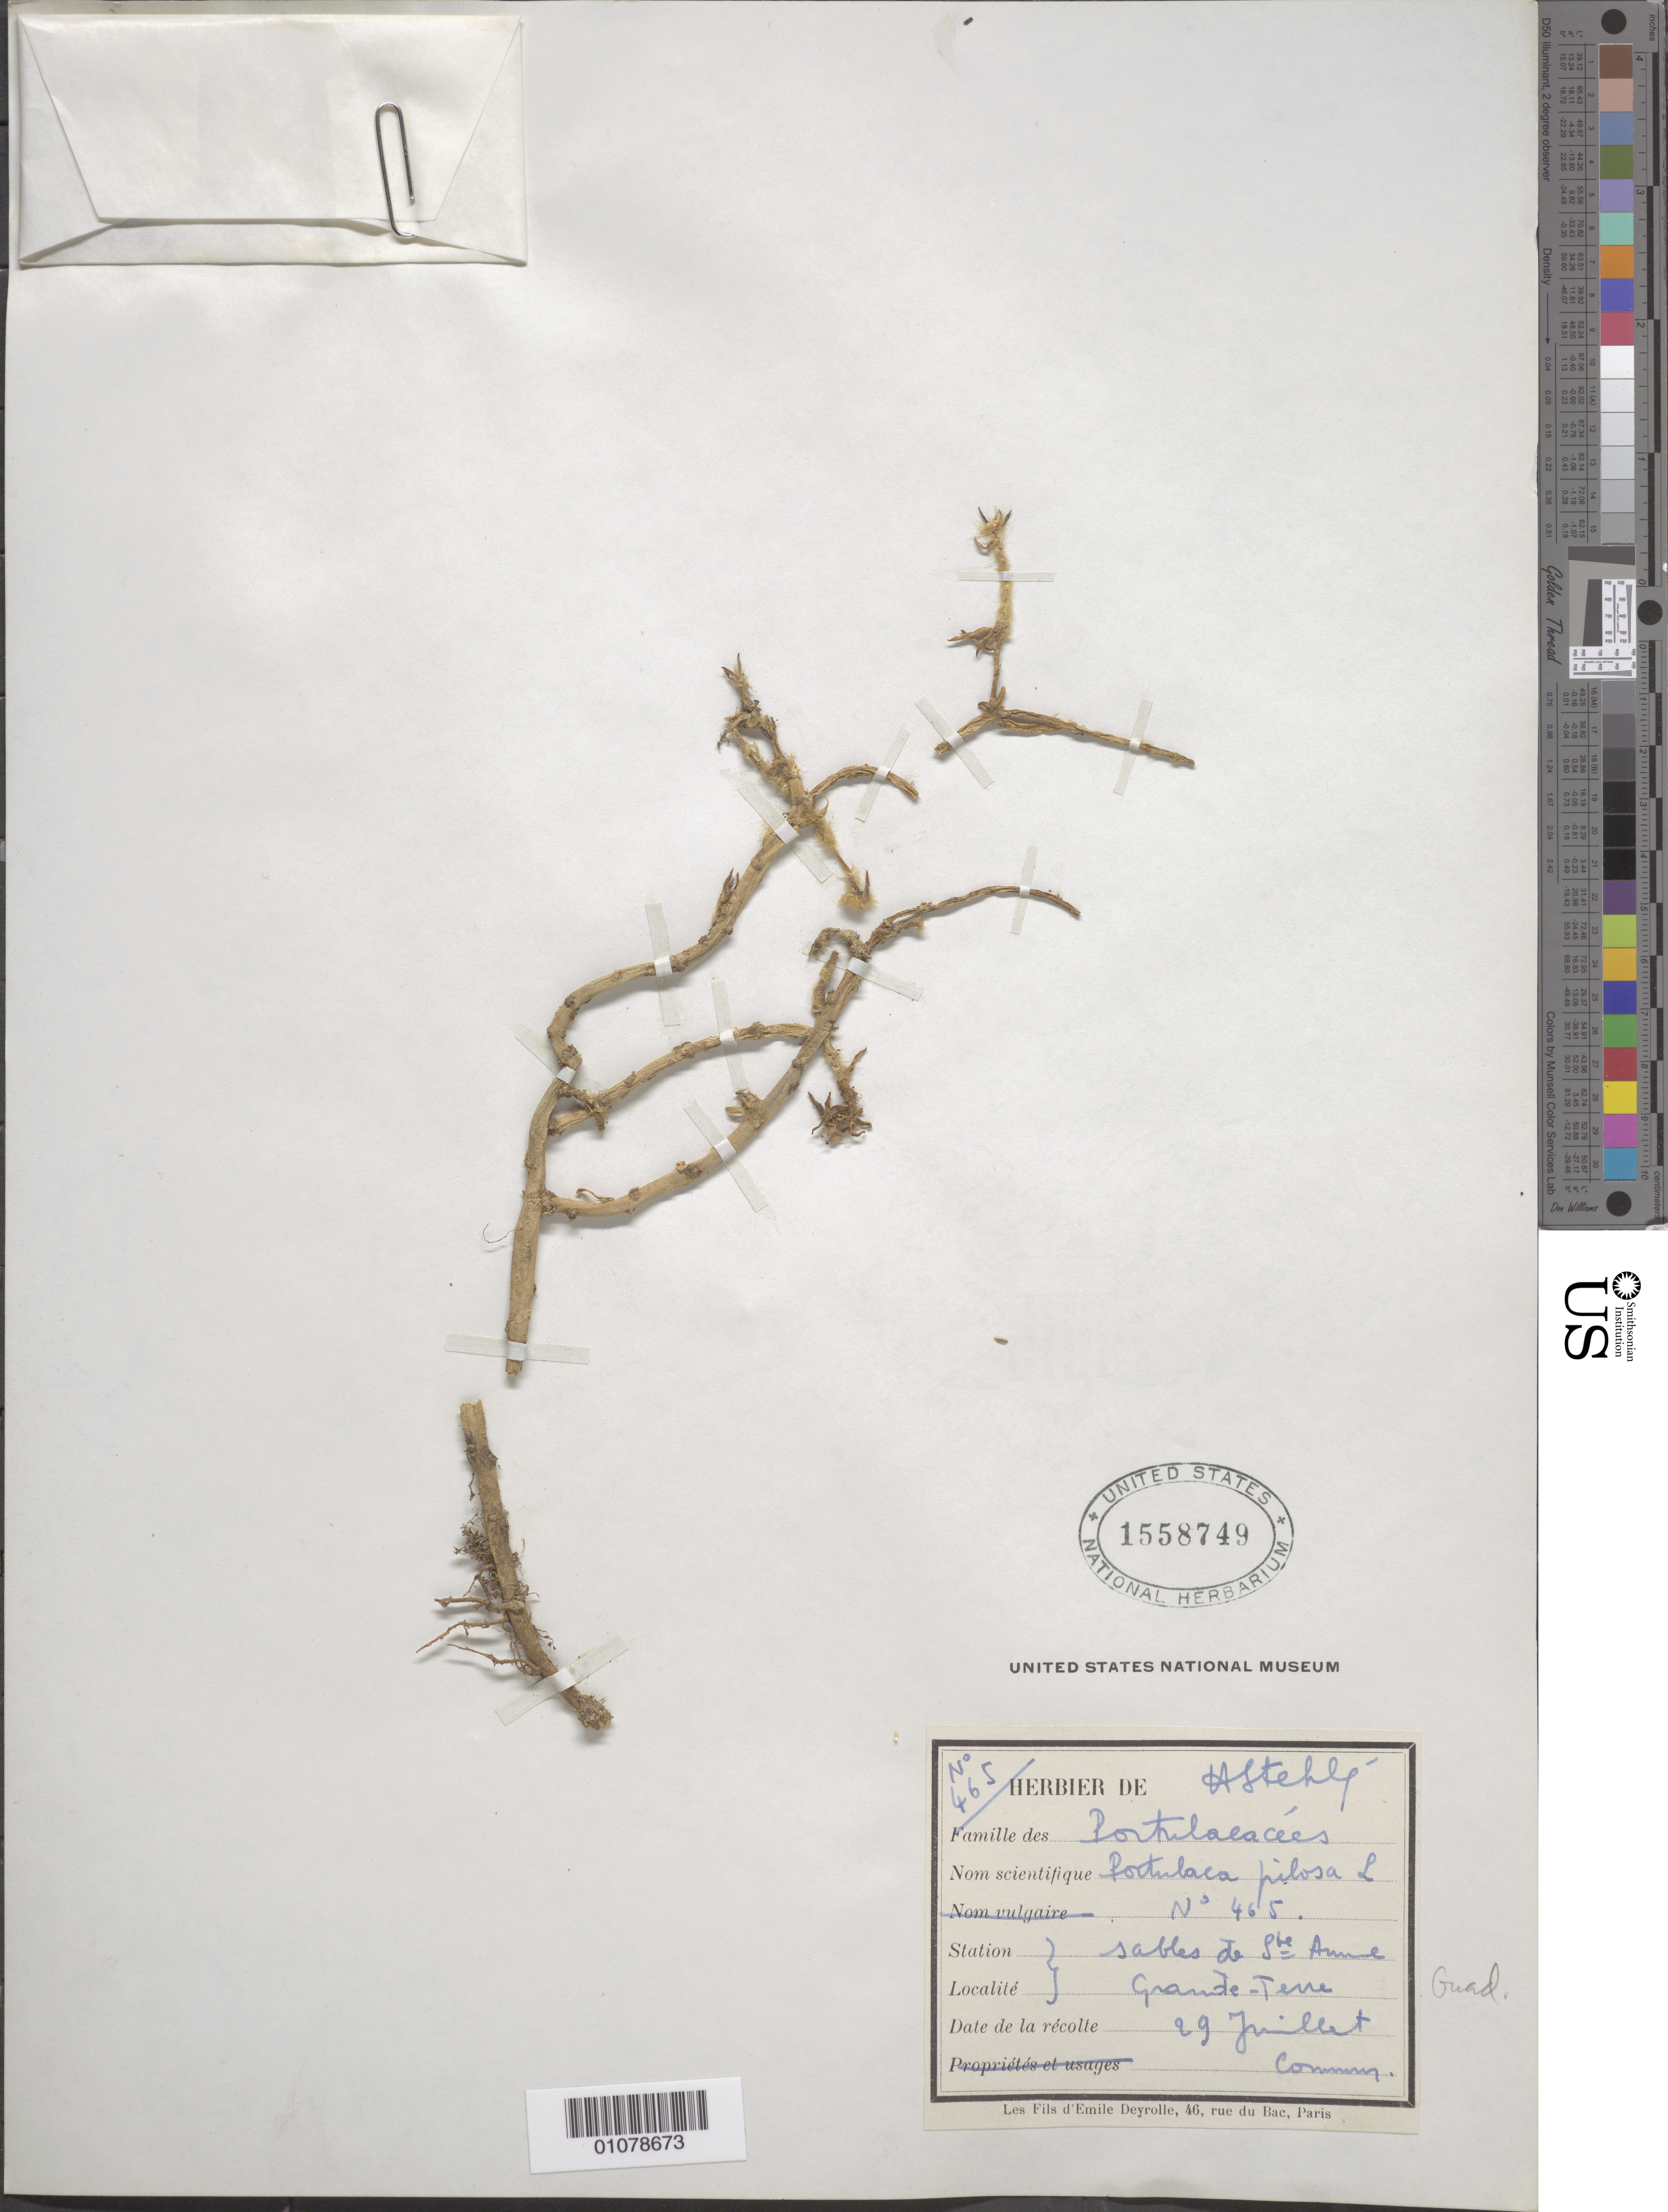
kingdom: Plantae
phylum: Tracheophyta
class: Magnoliopsida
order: Caryophyllales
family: Portulacaceae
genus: Portulaca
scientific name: Portulaca pilosa f. pilosa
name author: L.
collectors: H. Stehlé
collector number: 465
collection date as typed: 29 Jul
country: Guadeloupe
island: Grande Terre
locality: Grande-Terre, sables de Ste Anne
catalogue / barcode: US 1558749